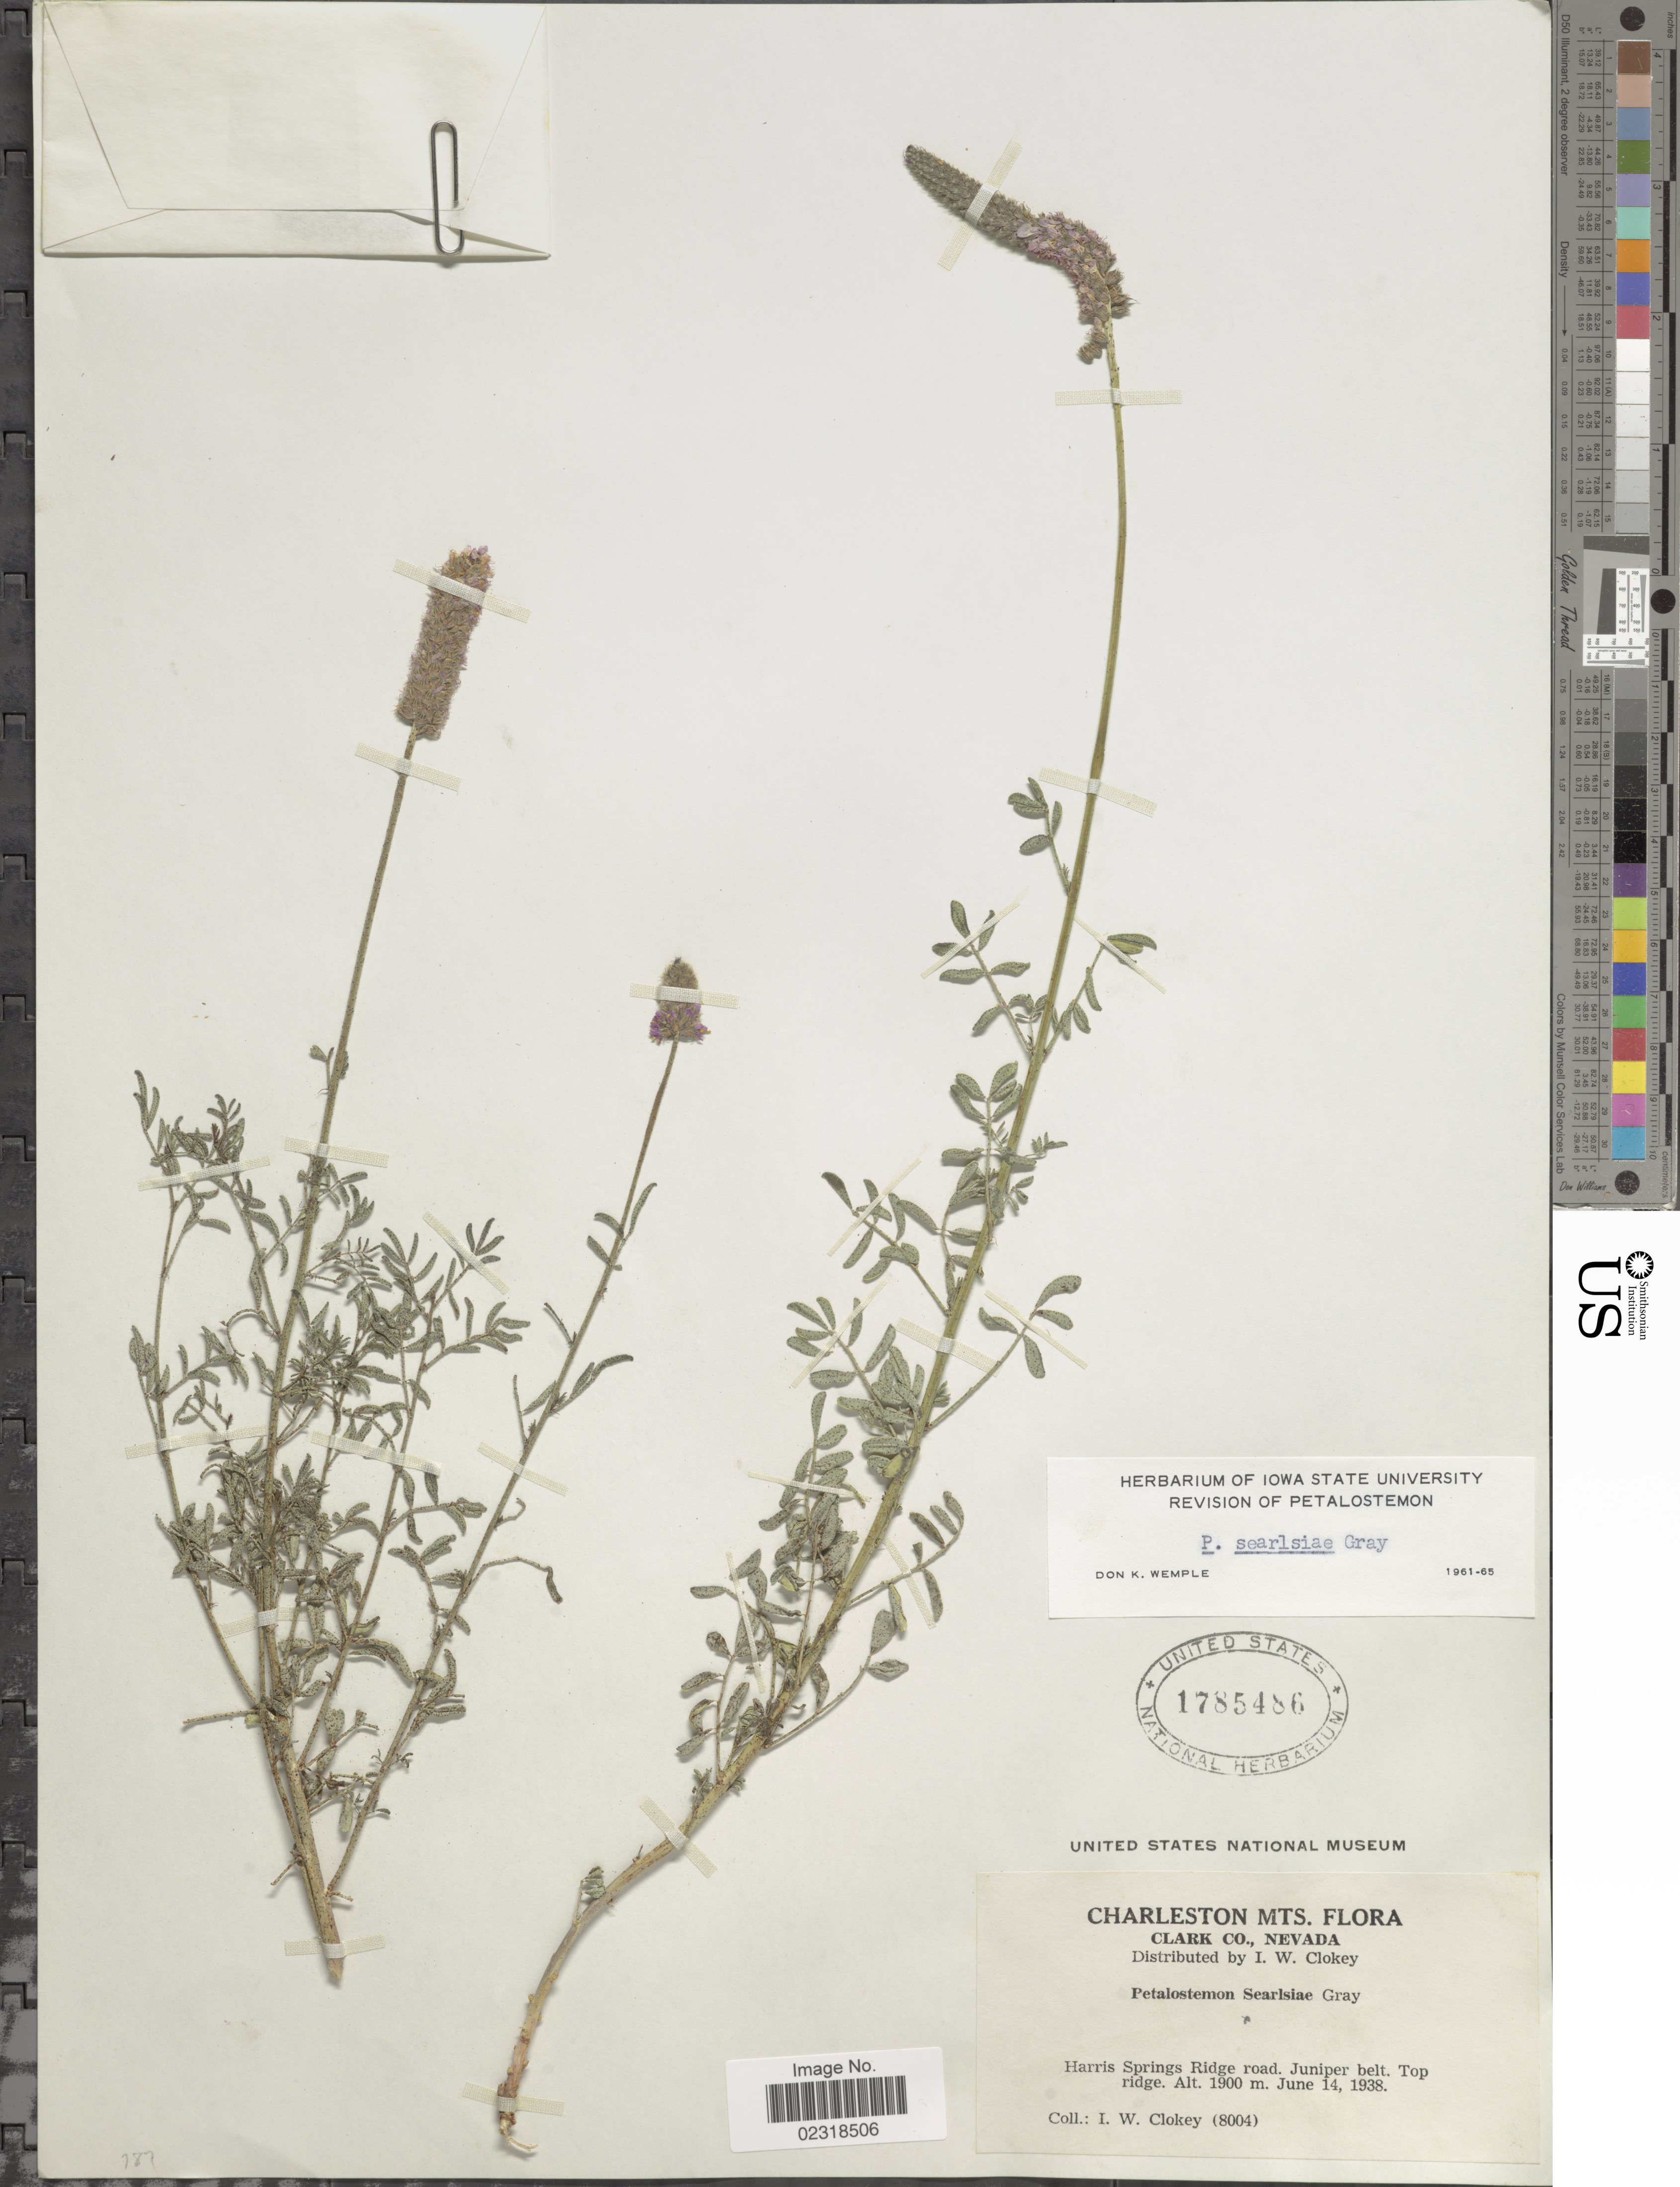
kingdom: Plantae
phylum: Tracheophyta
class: Magnoliopsida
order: Fabales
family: Fabaceae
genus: Dalea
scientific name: Dalea searlsiae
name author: (A. Gray) Barneby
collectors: I. W. Clokey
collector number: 8004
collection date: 1938-06-14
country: United States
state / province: Nevada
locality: Charleston Mts., Clark Co., Nevada, Harris Springs Ridge road, Juniper belt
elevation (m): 1900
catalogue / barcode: US 1785486